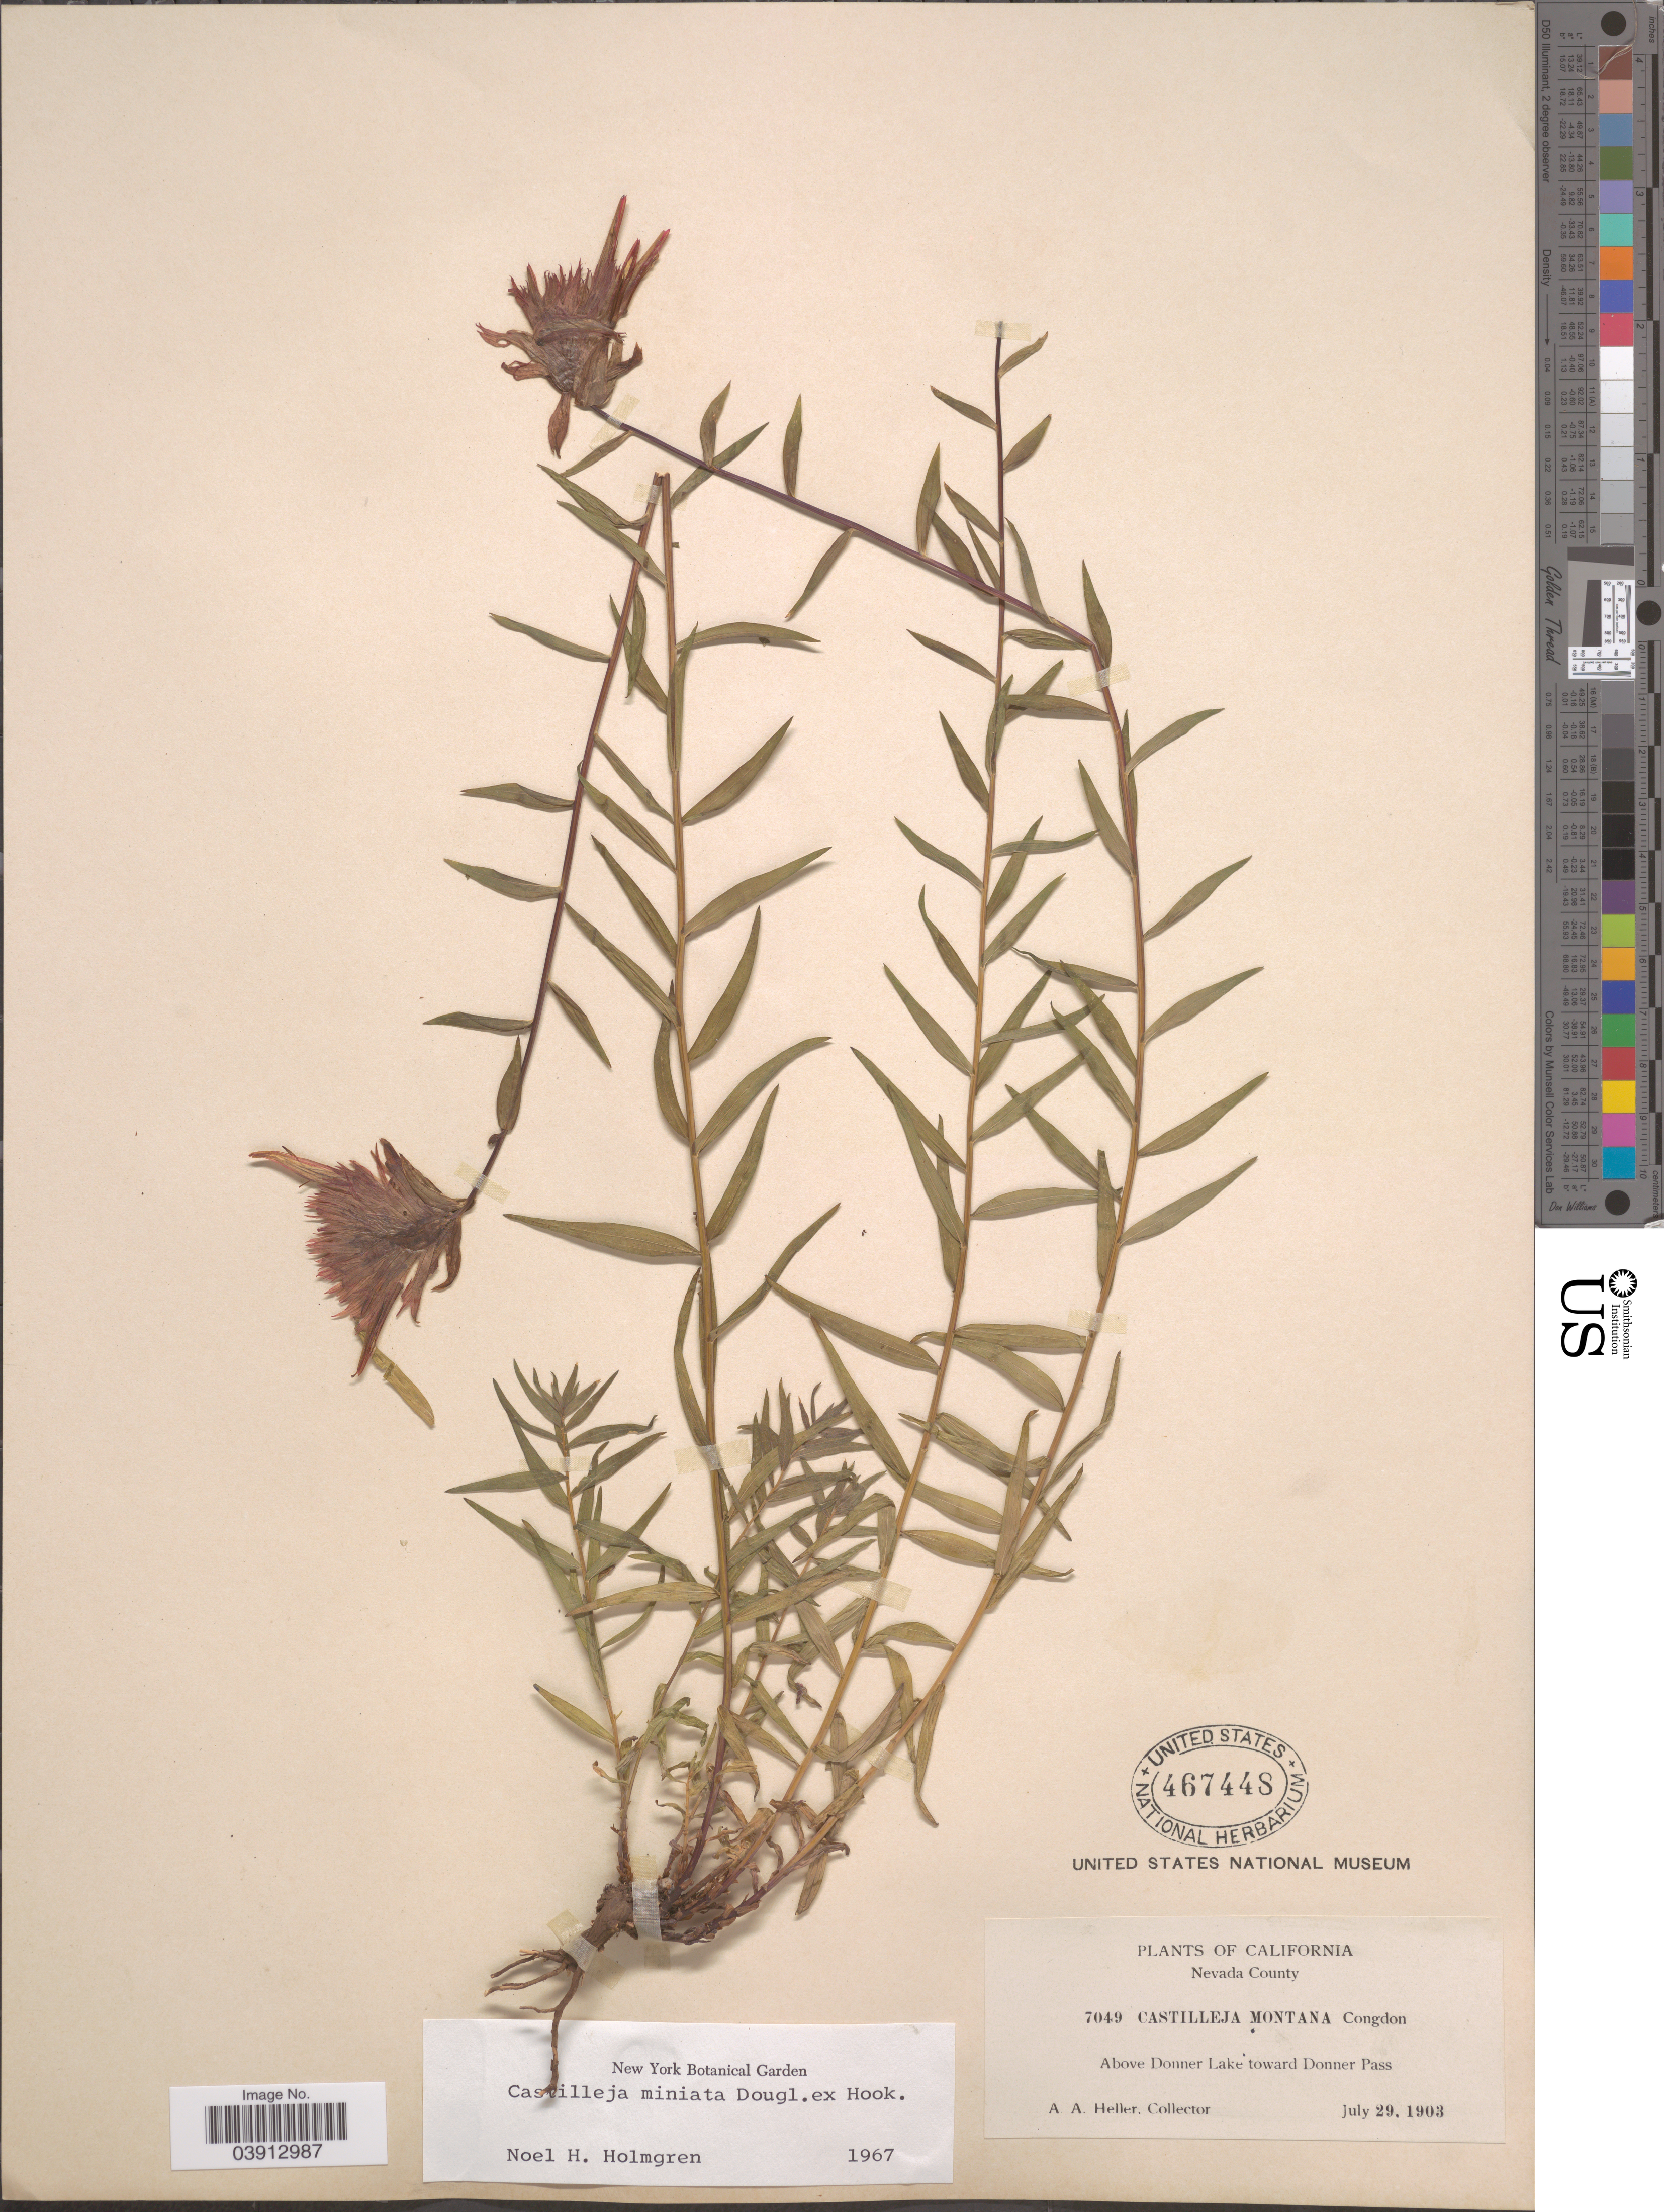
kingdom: Plantae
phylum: Tracheophyta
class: Magnoliopsida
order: Lamiales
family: Orobanchaceae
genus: Castilleja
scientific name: Castilleja miniata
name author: Douglas ex Hook.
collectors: A. A. Heller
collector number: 7049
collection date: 1903-07-29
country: United States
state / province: California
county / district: Nevada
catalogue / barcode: US 467448